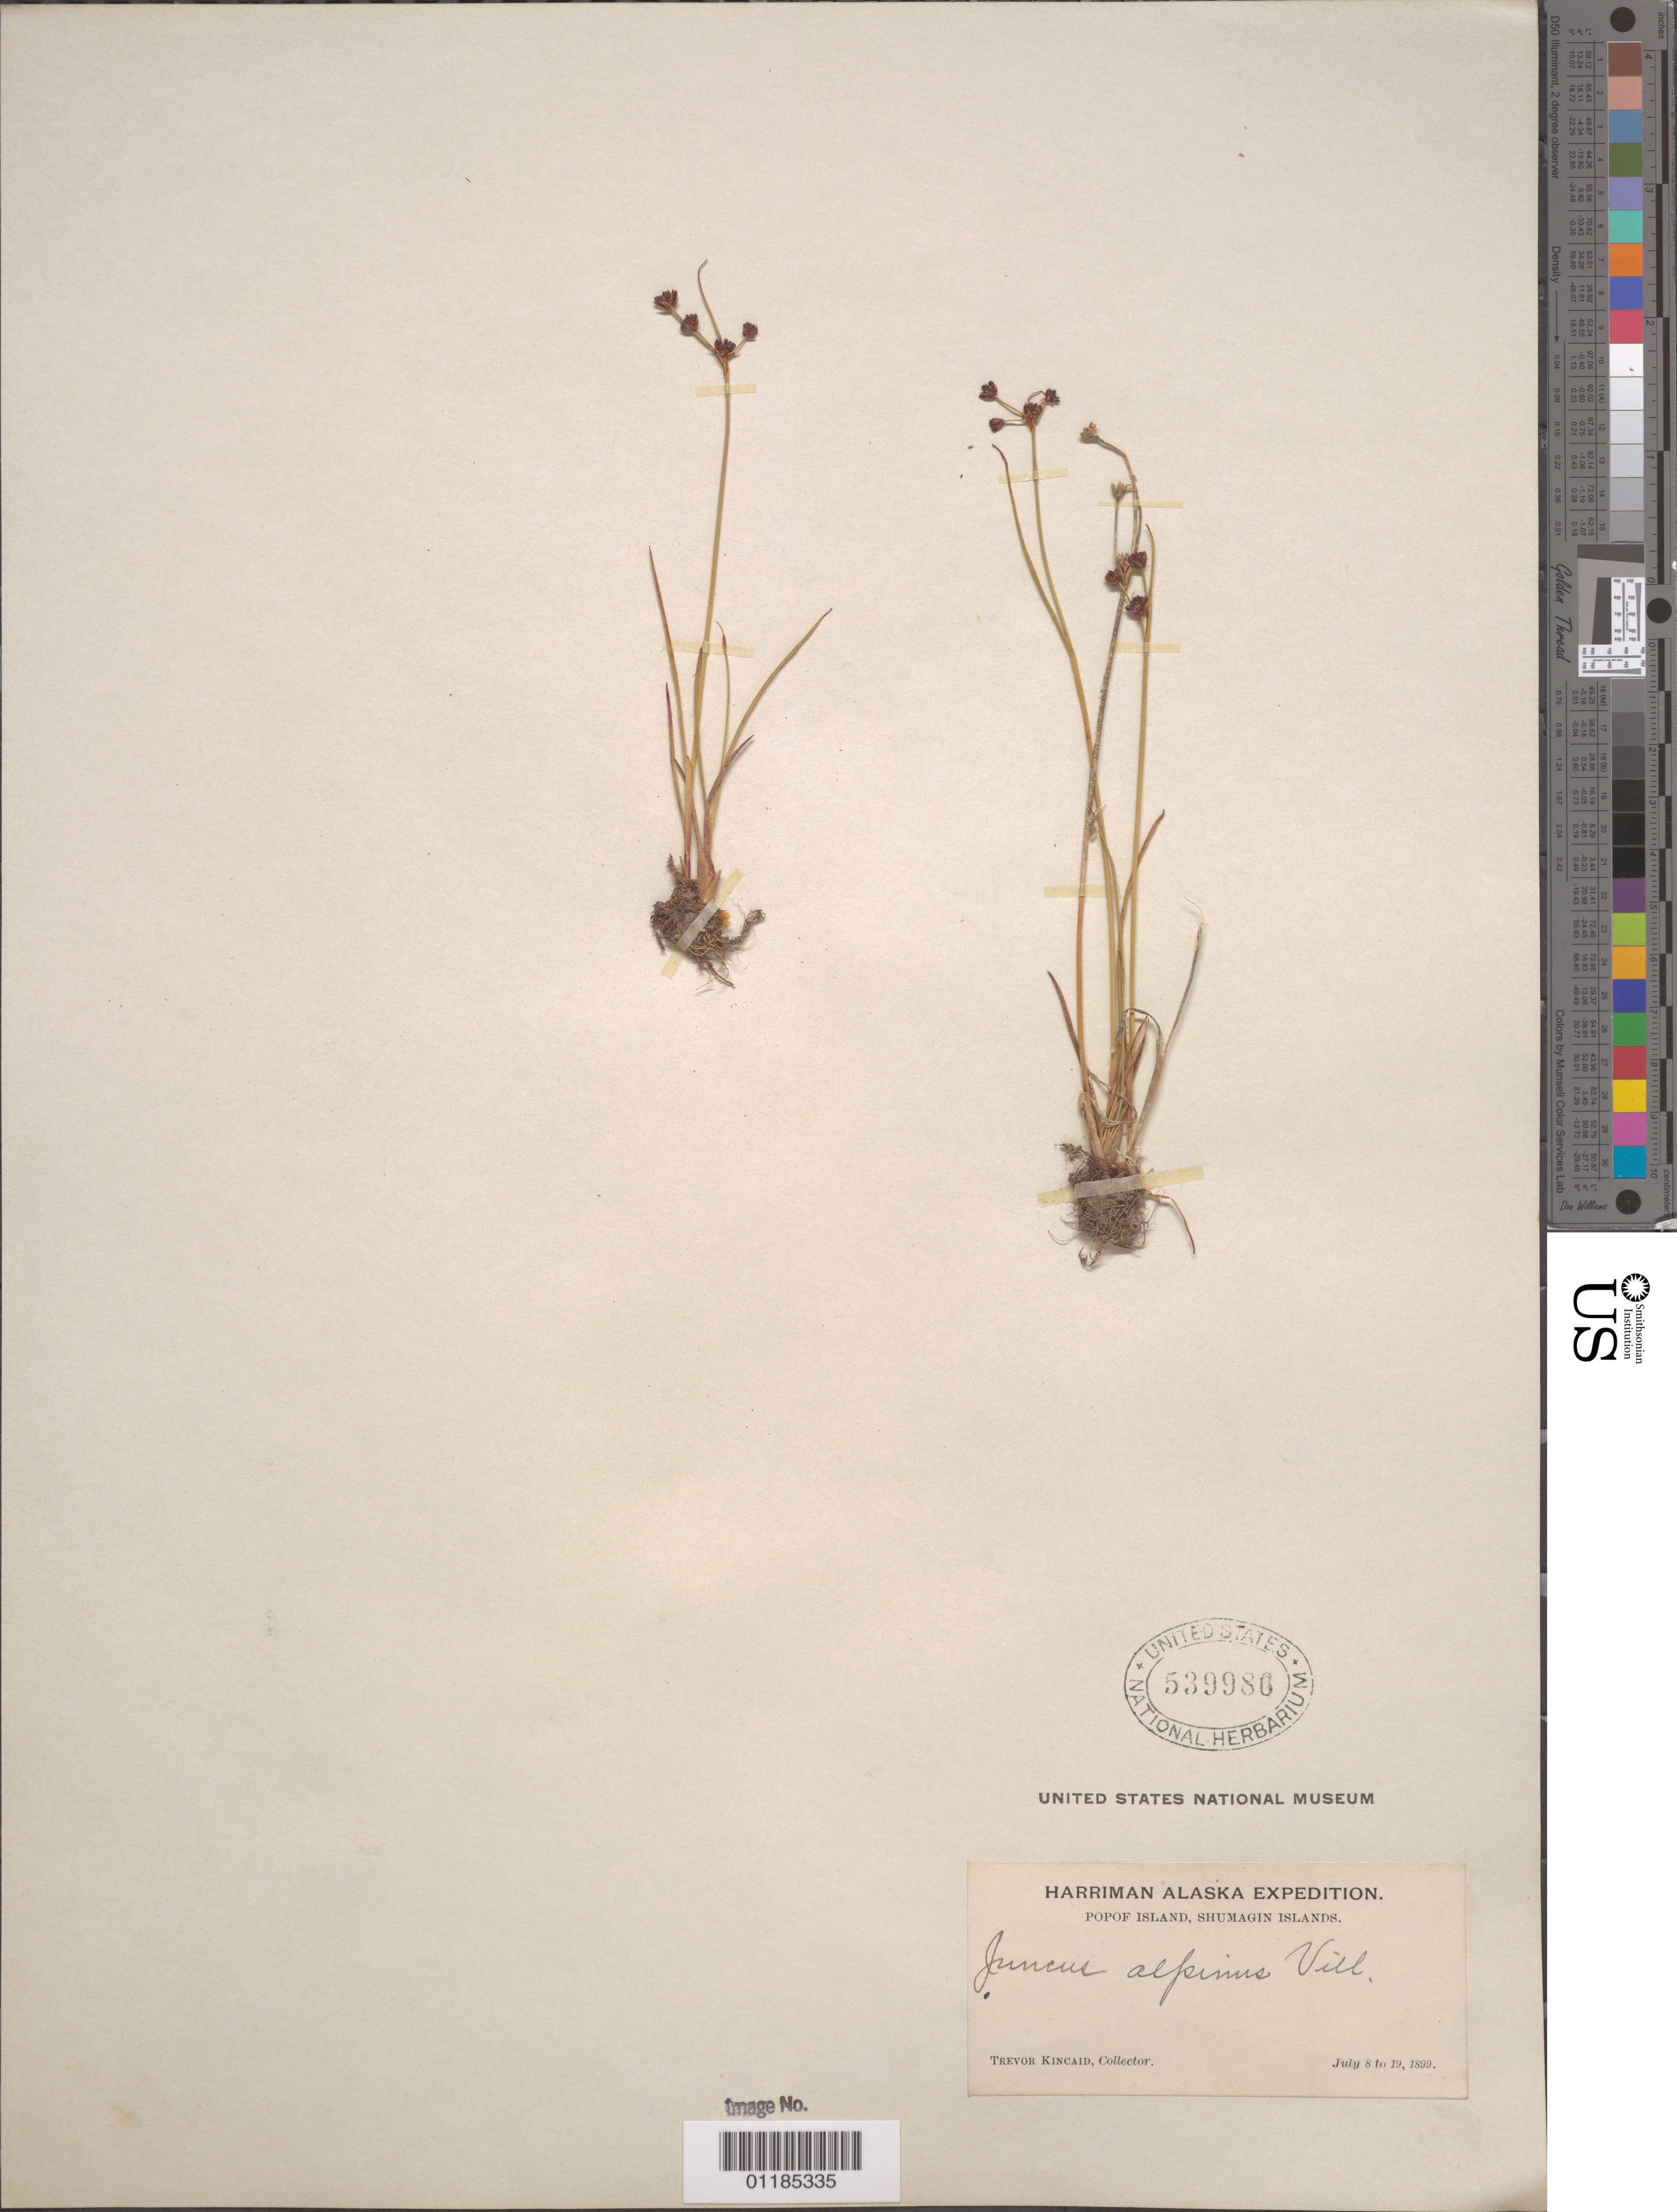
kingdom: Plantae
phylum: Tracheophyta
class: Liliopsida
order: Poales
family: Juncaceae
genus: Juncus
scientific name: Juncus alpinus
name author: Vill.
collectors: T. C. Kincaid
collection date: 1899-07-08/1899-07-19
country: United States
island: Popof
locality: Popof Island, Shumagin Islands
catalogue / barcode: US 539986